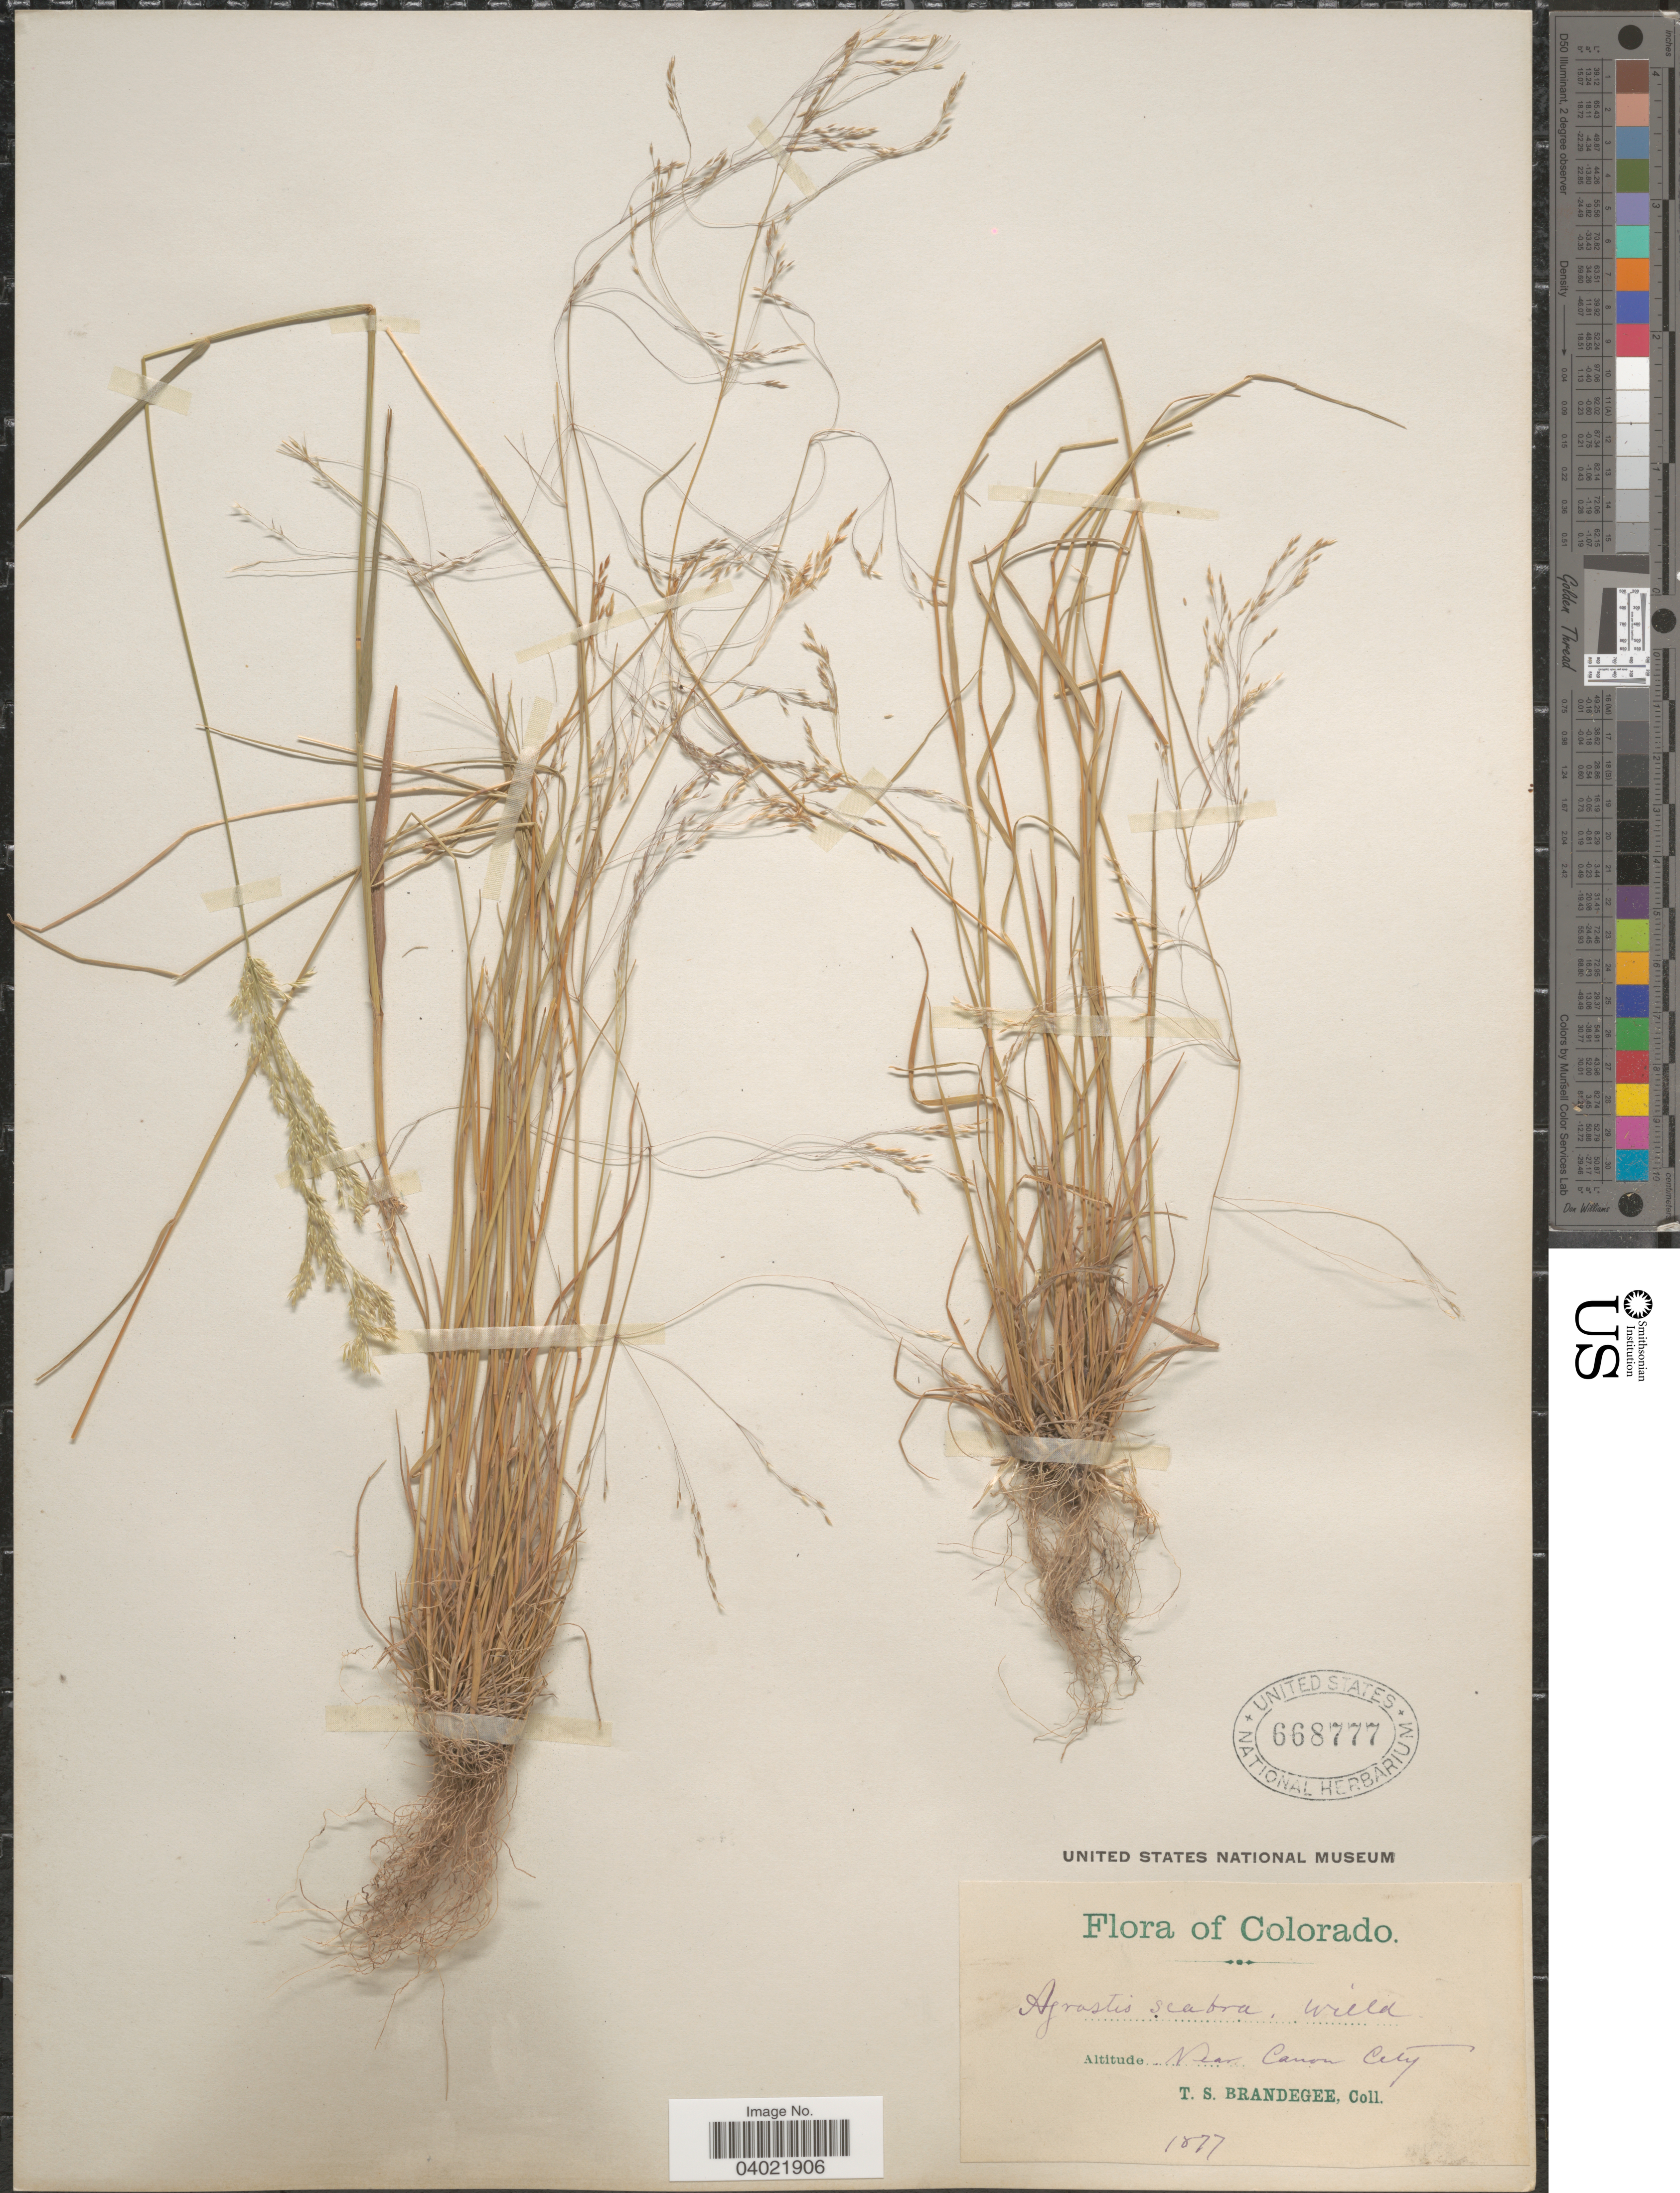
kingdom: Plantae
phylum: Tracheophyta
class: Liliopsida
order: Poales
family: Poaceae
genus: Agrostis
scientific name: Agrostis scabra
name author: Willd.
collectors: T. S. Brandegee (herbarium)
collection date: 1877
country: United States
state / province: Colorado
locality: Near Canon City.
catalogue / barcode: US 668777